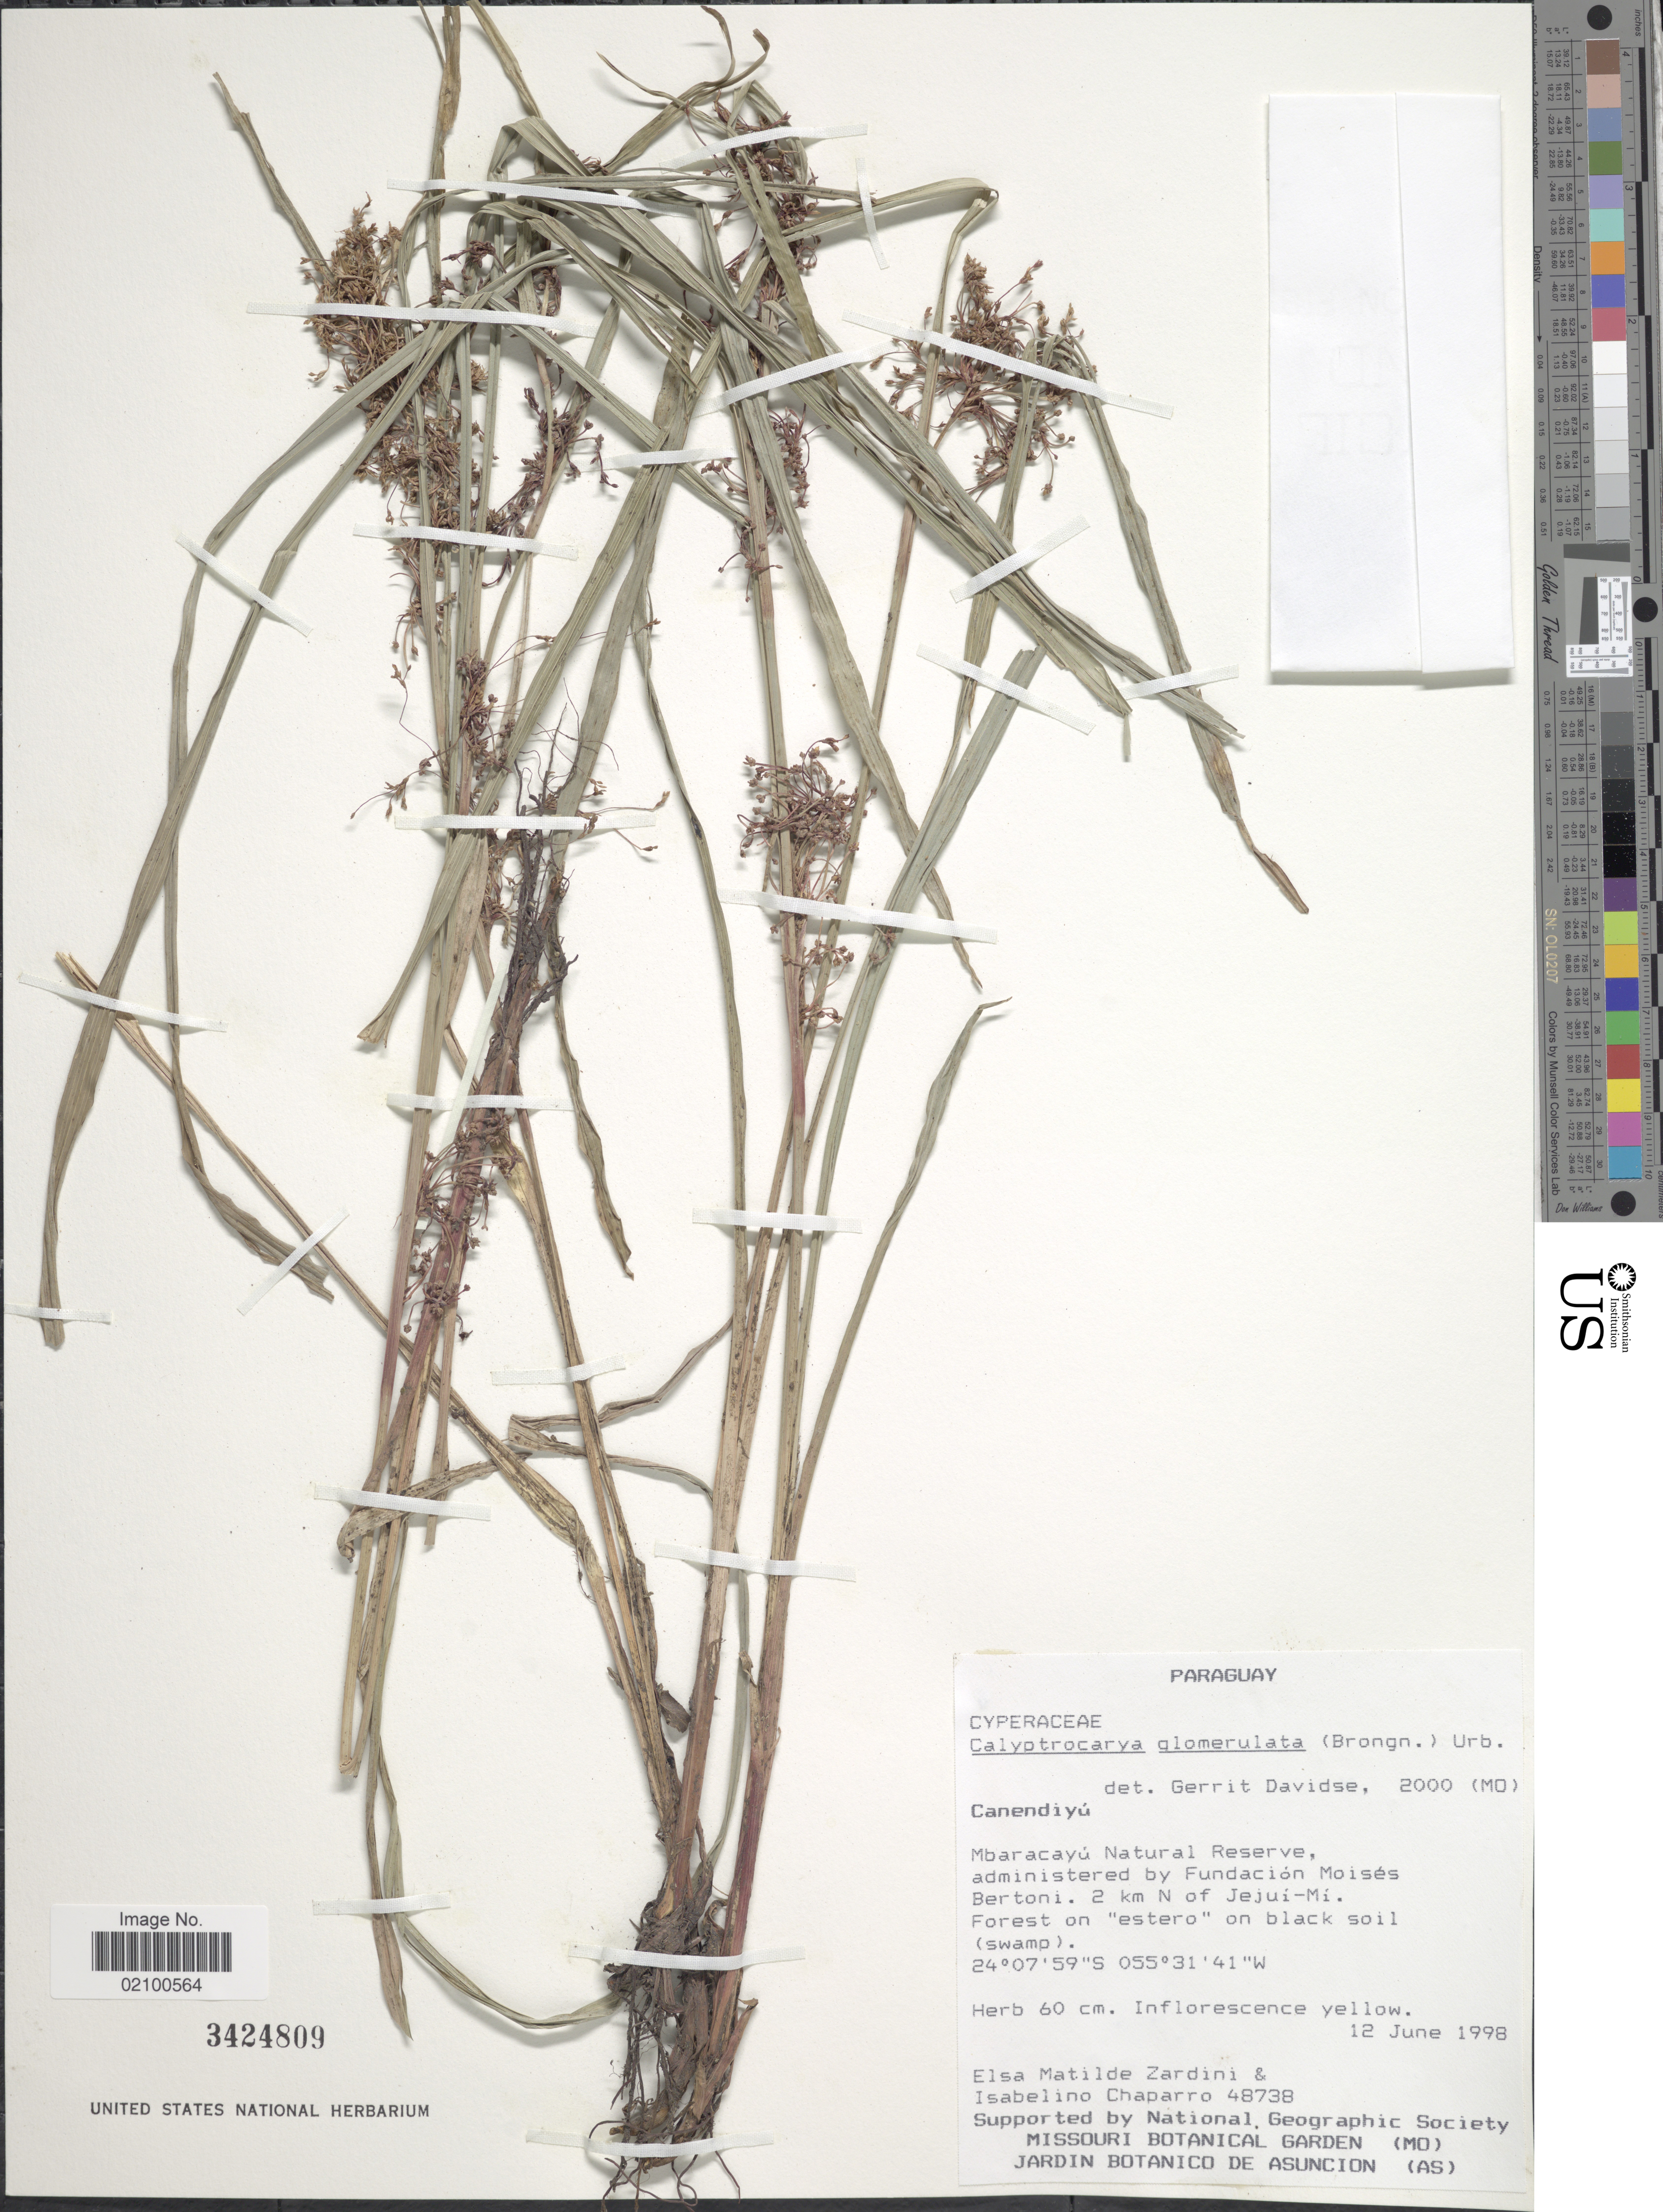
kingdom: Plantae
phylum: Tracheophyta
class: Liliopsida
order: Poales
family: Cyperaceae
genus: Calyptrocarya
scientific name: Calyptrocarya glomerulata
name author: (Brongn.) Urb.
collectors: E. M. Zardini & I. Chaparro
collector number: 48738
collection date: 1998-06-12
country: Paraguay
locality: Canendiyu. Mbaracayu Natural Reserve, administrated by Fundacion Moises Bertoni. 2 km N of Jejui-Mi.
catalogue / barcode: US 3424809